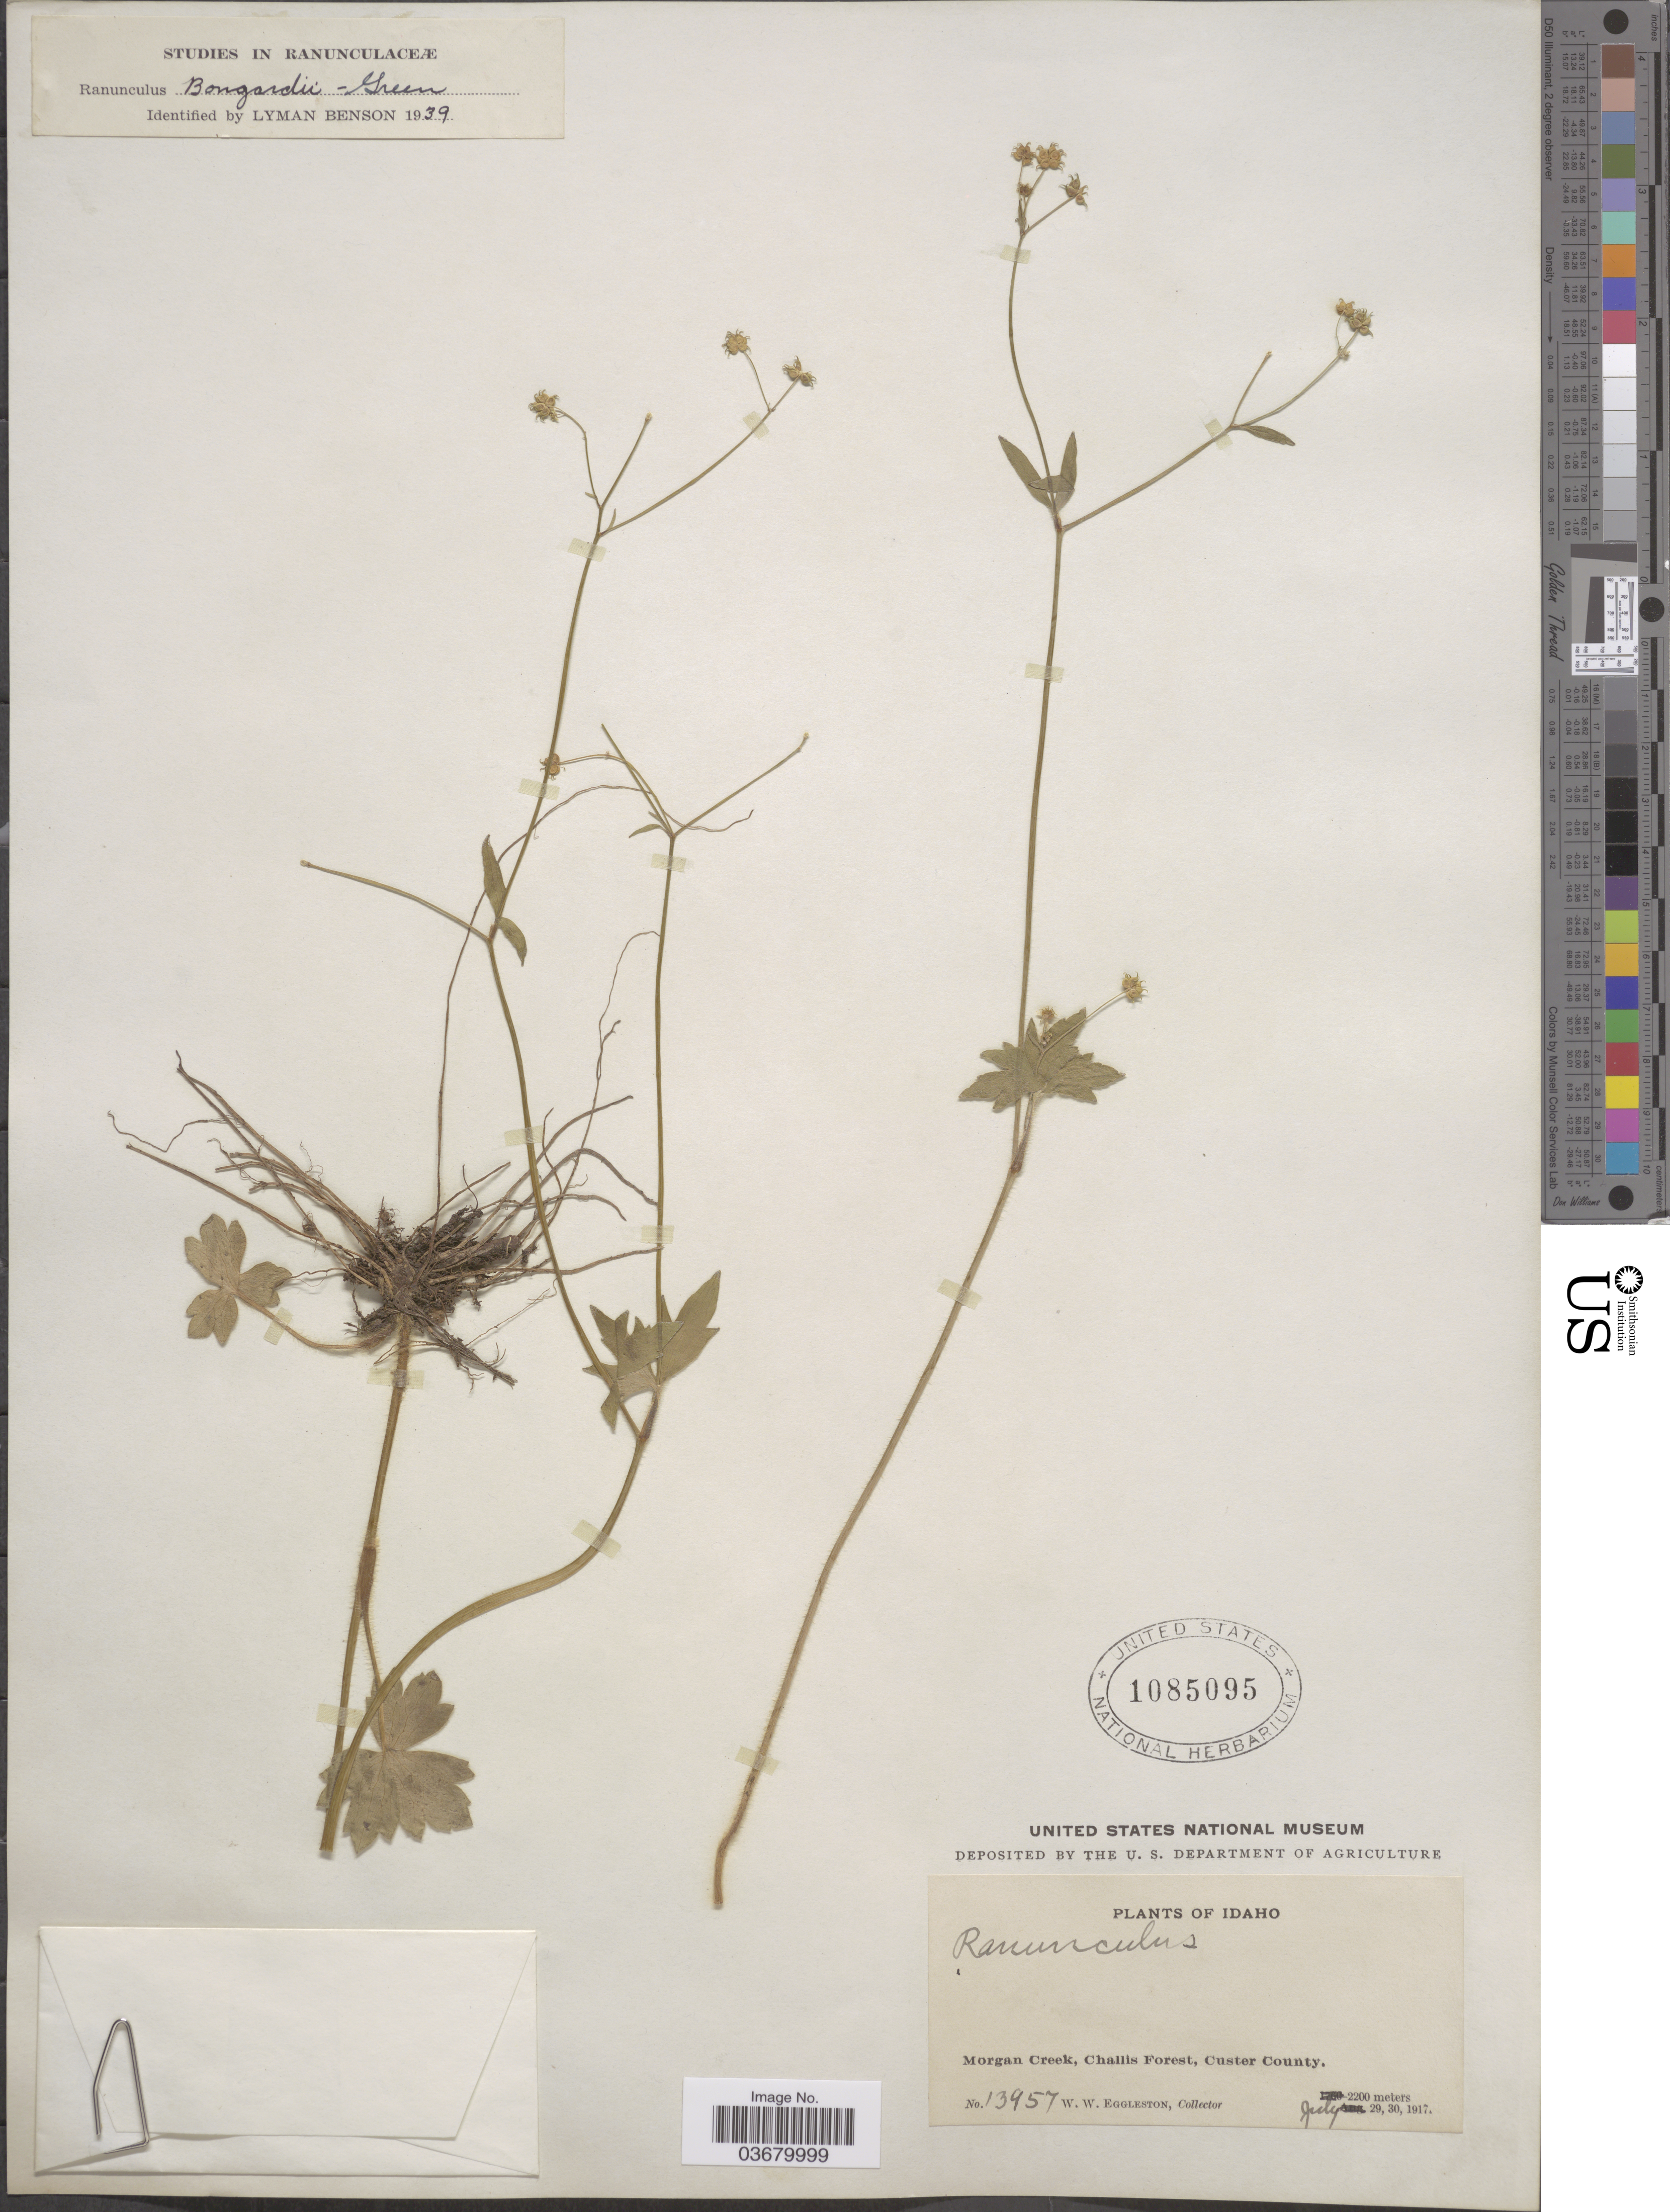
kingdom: Plantae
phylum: Tracheophyta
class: Magnoliopsida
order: Ranunculales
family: Ranunculaceae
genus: Ranunculus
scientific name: Ranunculus bongardii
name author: Greene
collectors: W. W. Eggleston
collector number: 13957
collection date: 1917-07-29/1917-07-30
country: United States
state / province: Idaho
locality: Morgan Creek, Challis Forest, Custer County.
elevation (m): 2200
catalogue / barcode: US 1085095